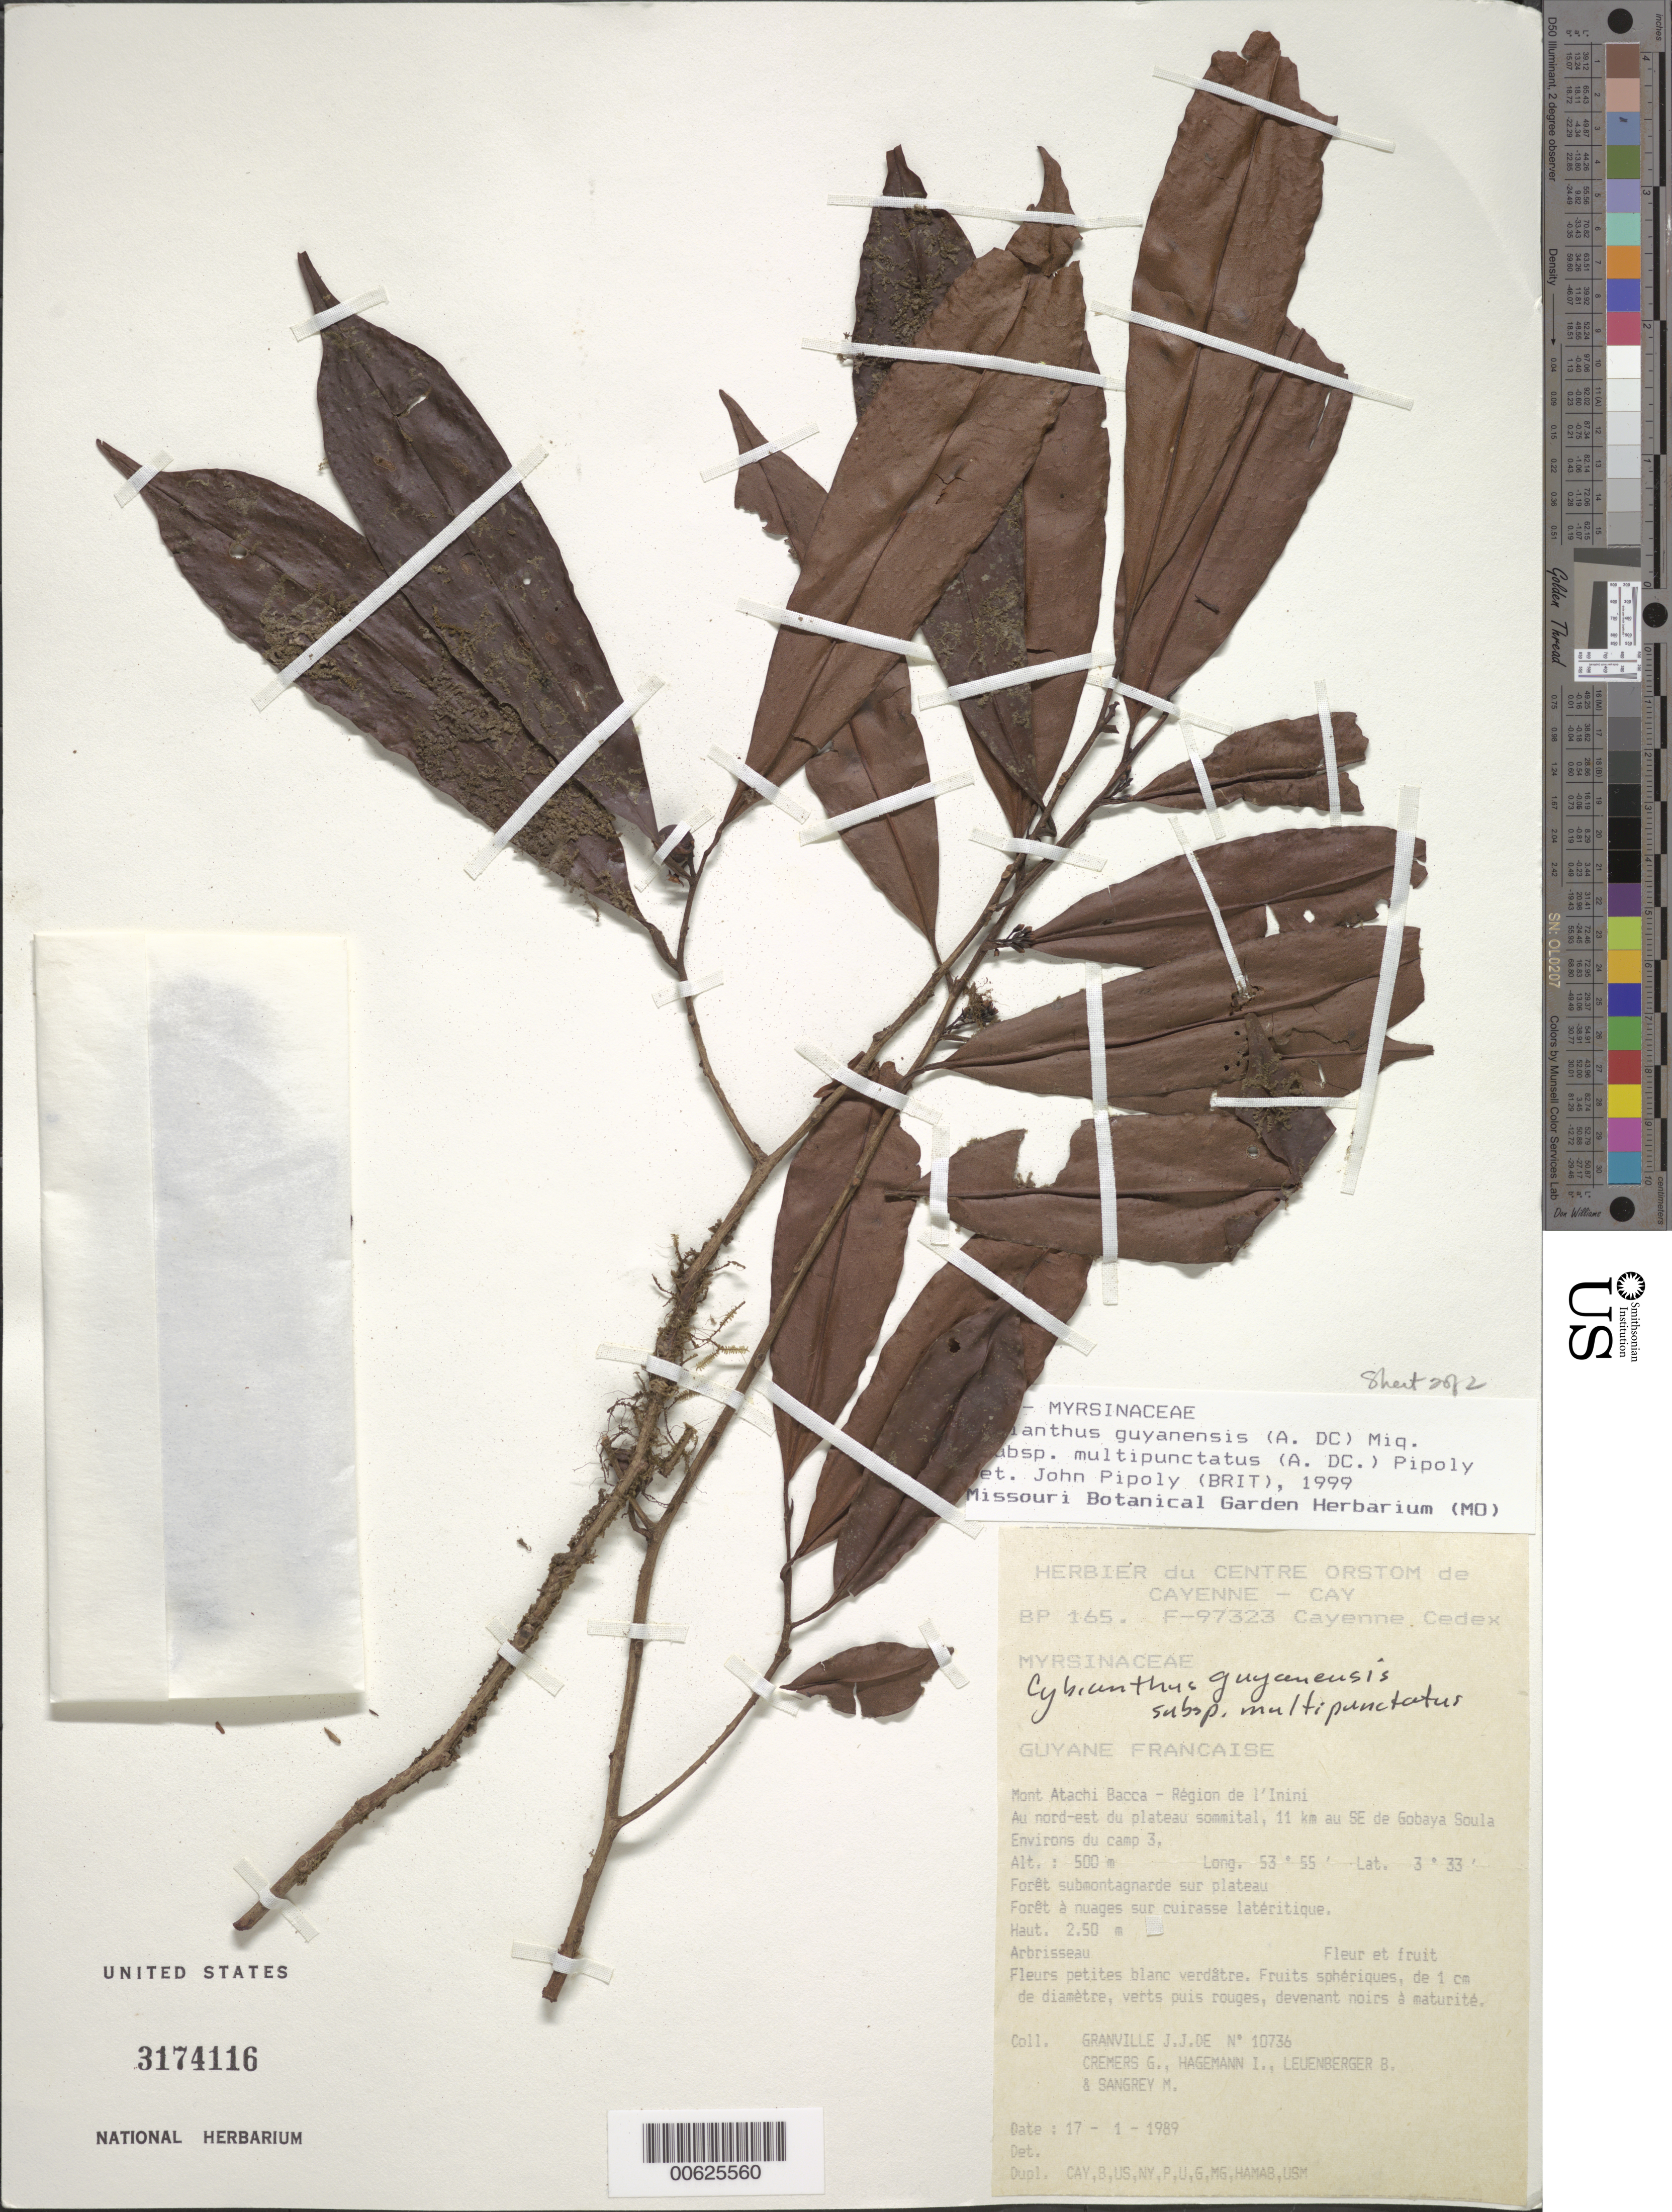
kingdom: Plantae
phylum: Tracheophyta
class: Magnoliopsida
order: Ericales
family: Primulaceae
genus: Cybianthus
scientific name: Cybianthus multipunctatus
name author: A. DC.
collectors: J.-J. de Granville, G. Cremers, I. Hagemann, B. Leuenberger & M. Sangrey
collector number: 10736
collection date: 1989-01-17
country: French Guiana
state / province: Cayenne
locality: Guyane Francaise, Mont Atachi Bacca - Région de l'Inini, Au nord-est du plateau sommital, 11 km au SE de Goabay Soula, Environs du camp 3.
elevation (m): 500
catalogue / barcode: US 3174116